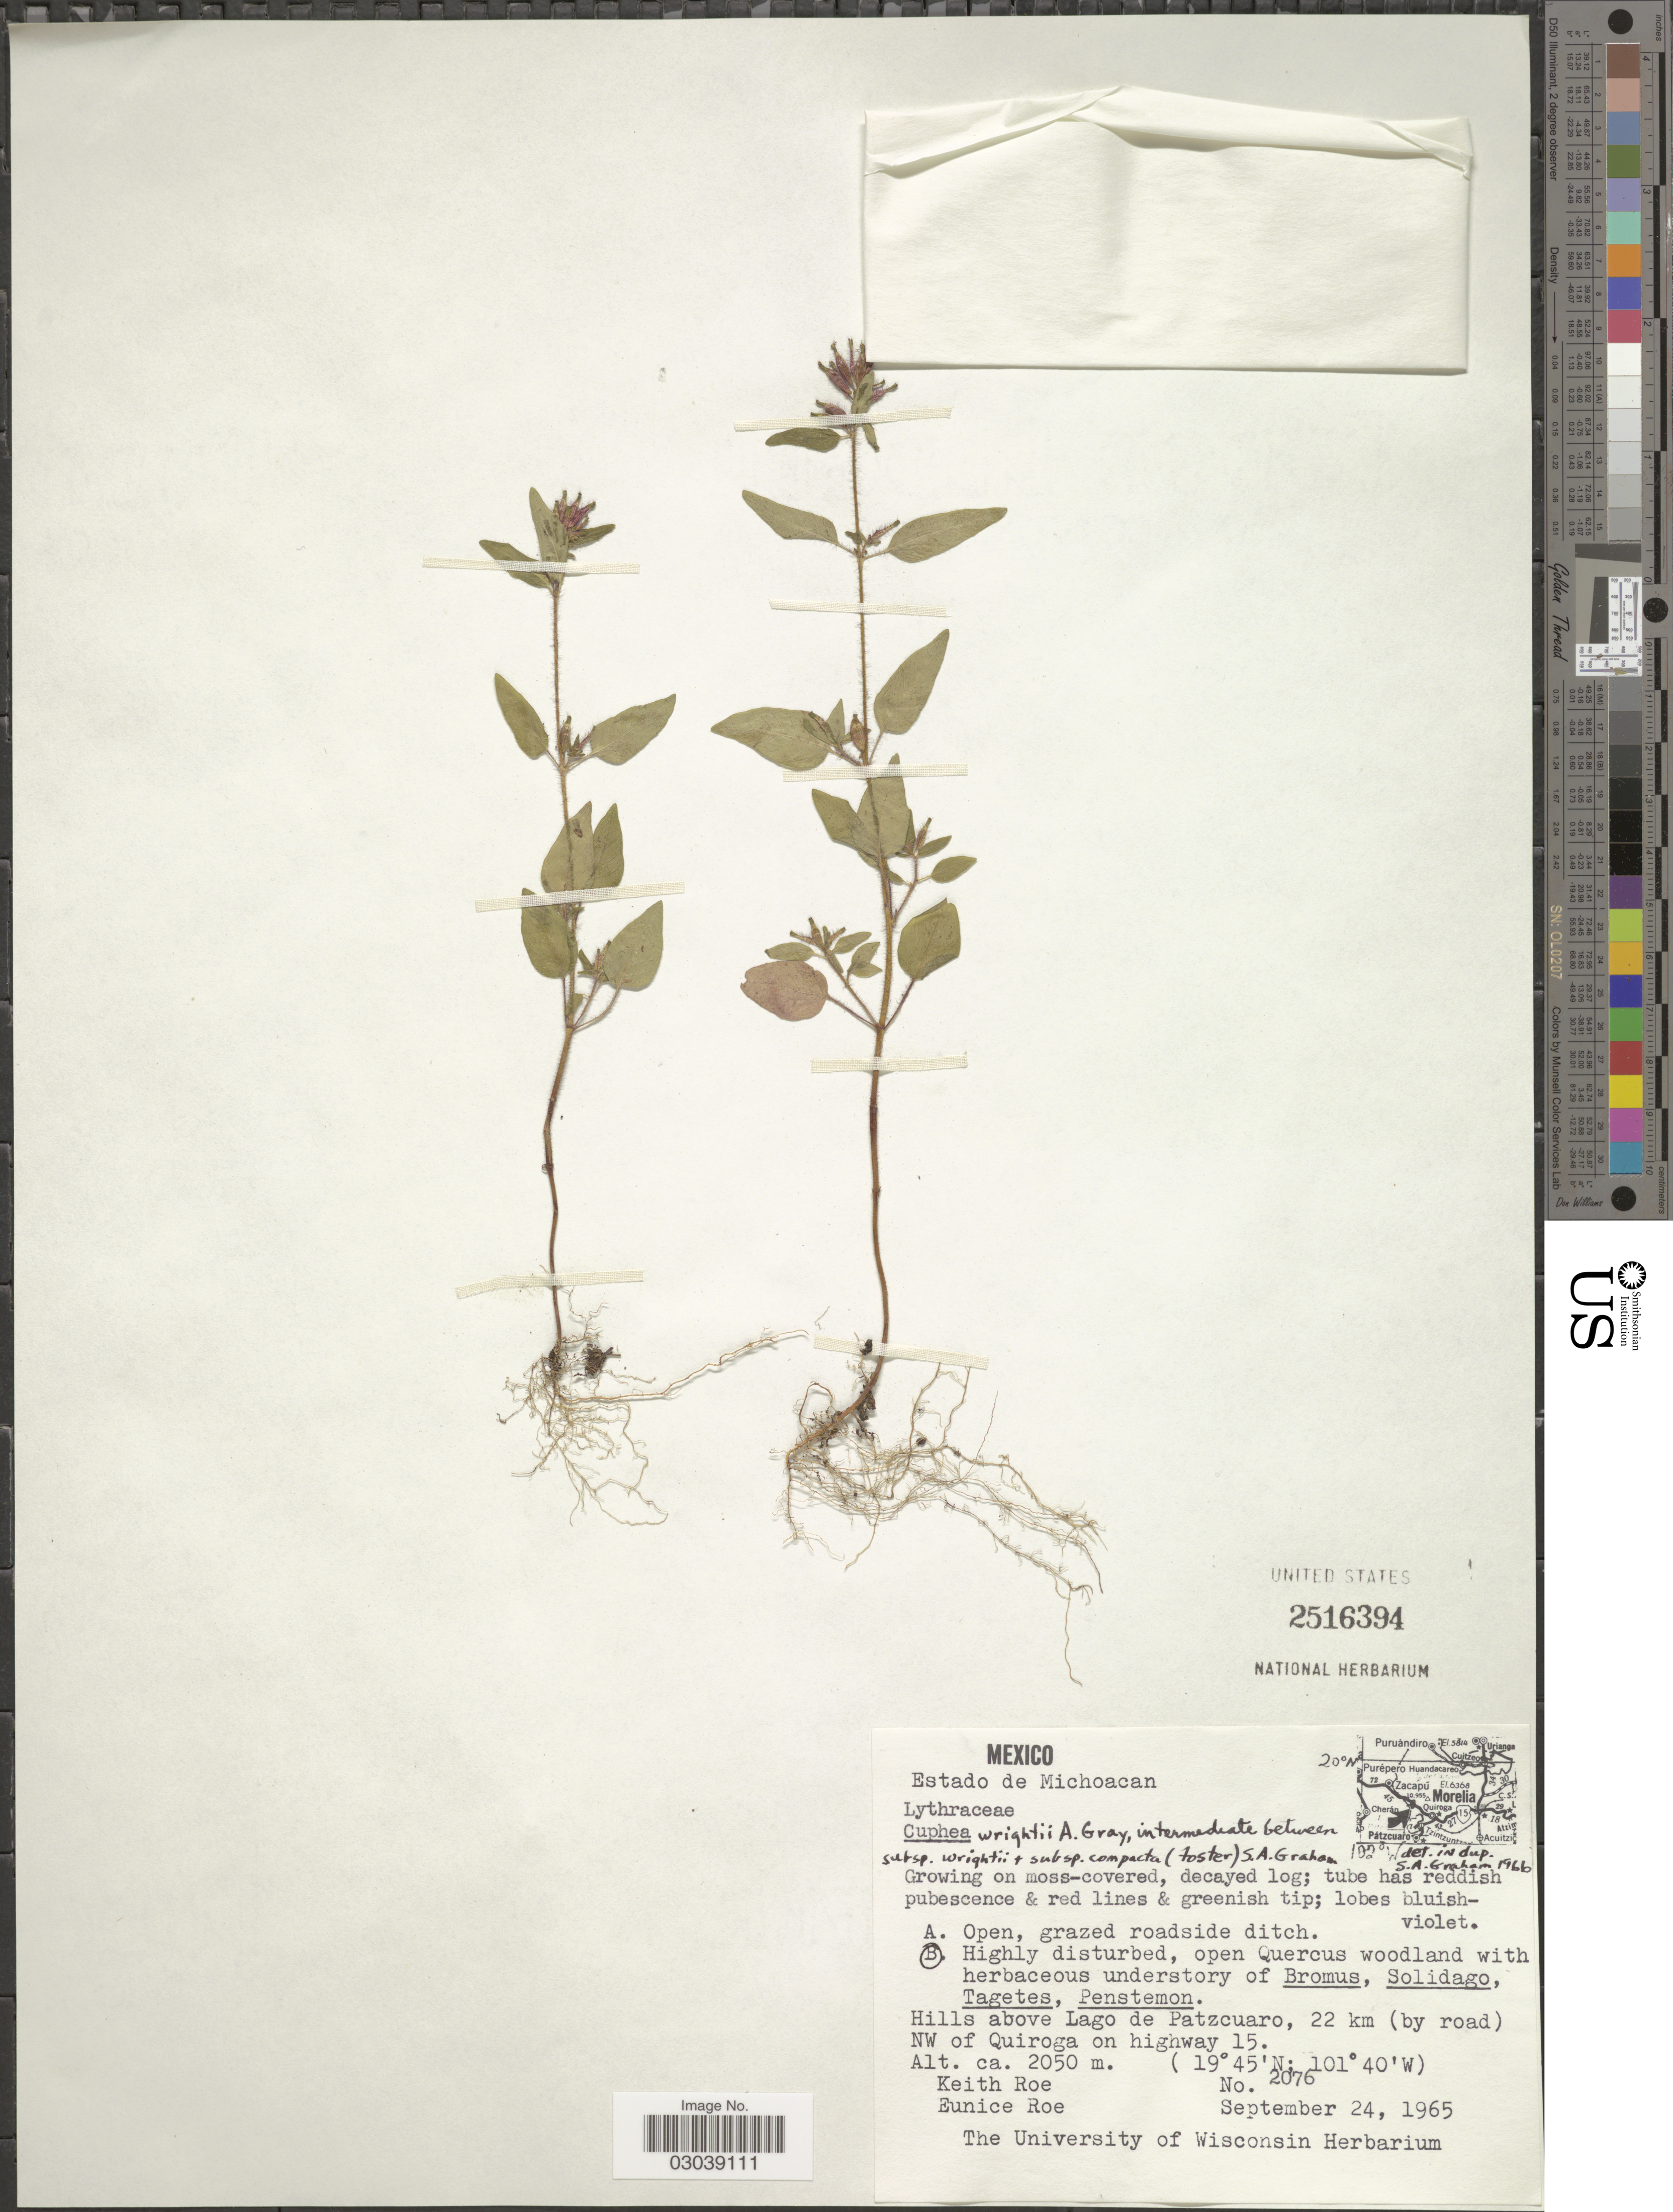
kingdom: Plantae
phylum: Tracheophyta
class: Magnoliopsida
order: Myrtales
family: Lythraceae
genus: Cuphea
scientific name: Cuphea wrightii subsp. compacta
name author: R.C. Foster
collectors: K. E. Roe & E. Roe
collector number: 2076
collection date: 1965-09-24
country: Mexico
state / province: Michoacán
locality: Hills above Lago de Patzcuaro, 22 km (by road) NW of Quiroga o highway 15.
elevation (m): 2050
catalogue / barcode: US 2516394